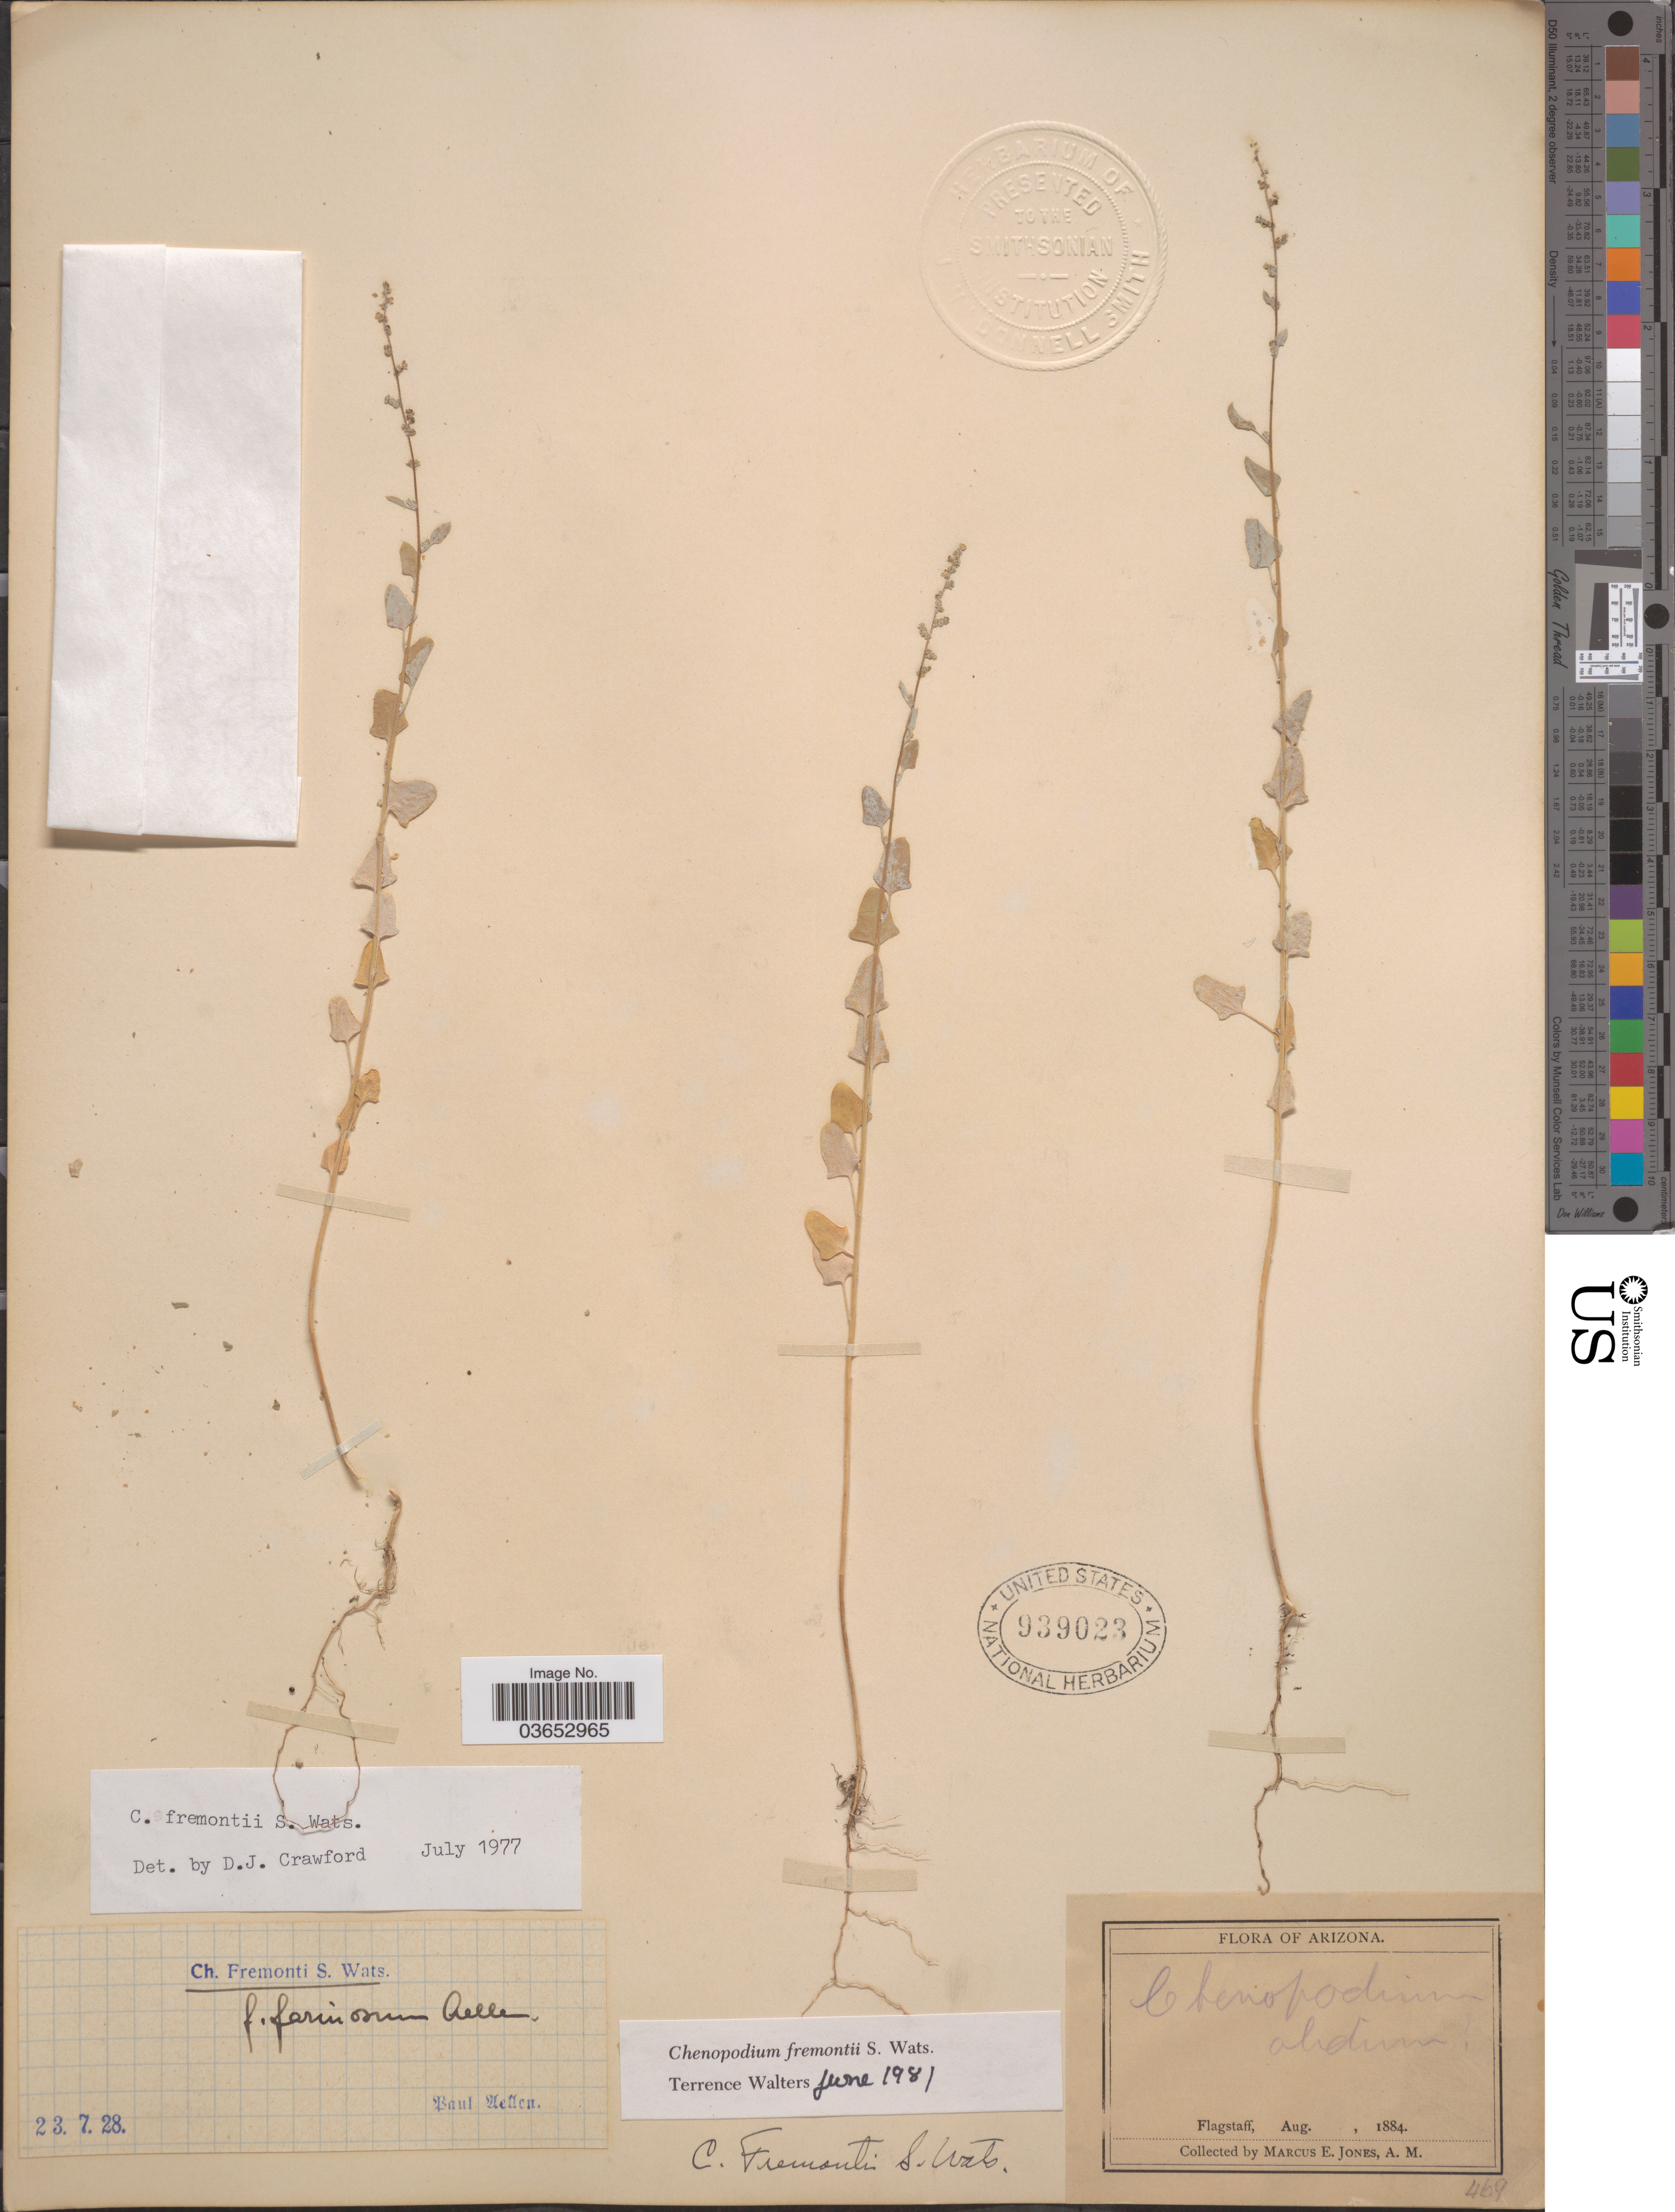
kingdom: Plantae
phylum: Tracheophyta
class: Magnoliopsida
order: Caryophyllales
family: Amaranthaceae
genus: Chenopodium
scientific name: Chenopodium fremontii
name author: S. Watson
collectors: M. E. Jones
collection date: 1884-08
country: United States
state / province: Arizona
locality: Flagstaff.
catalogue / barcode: US 939023